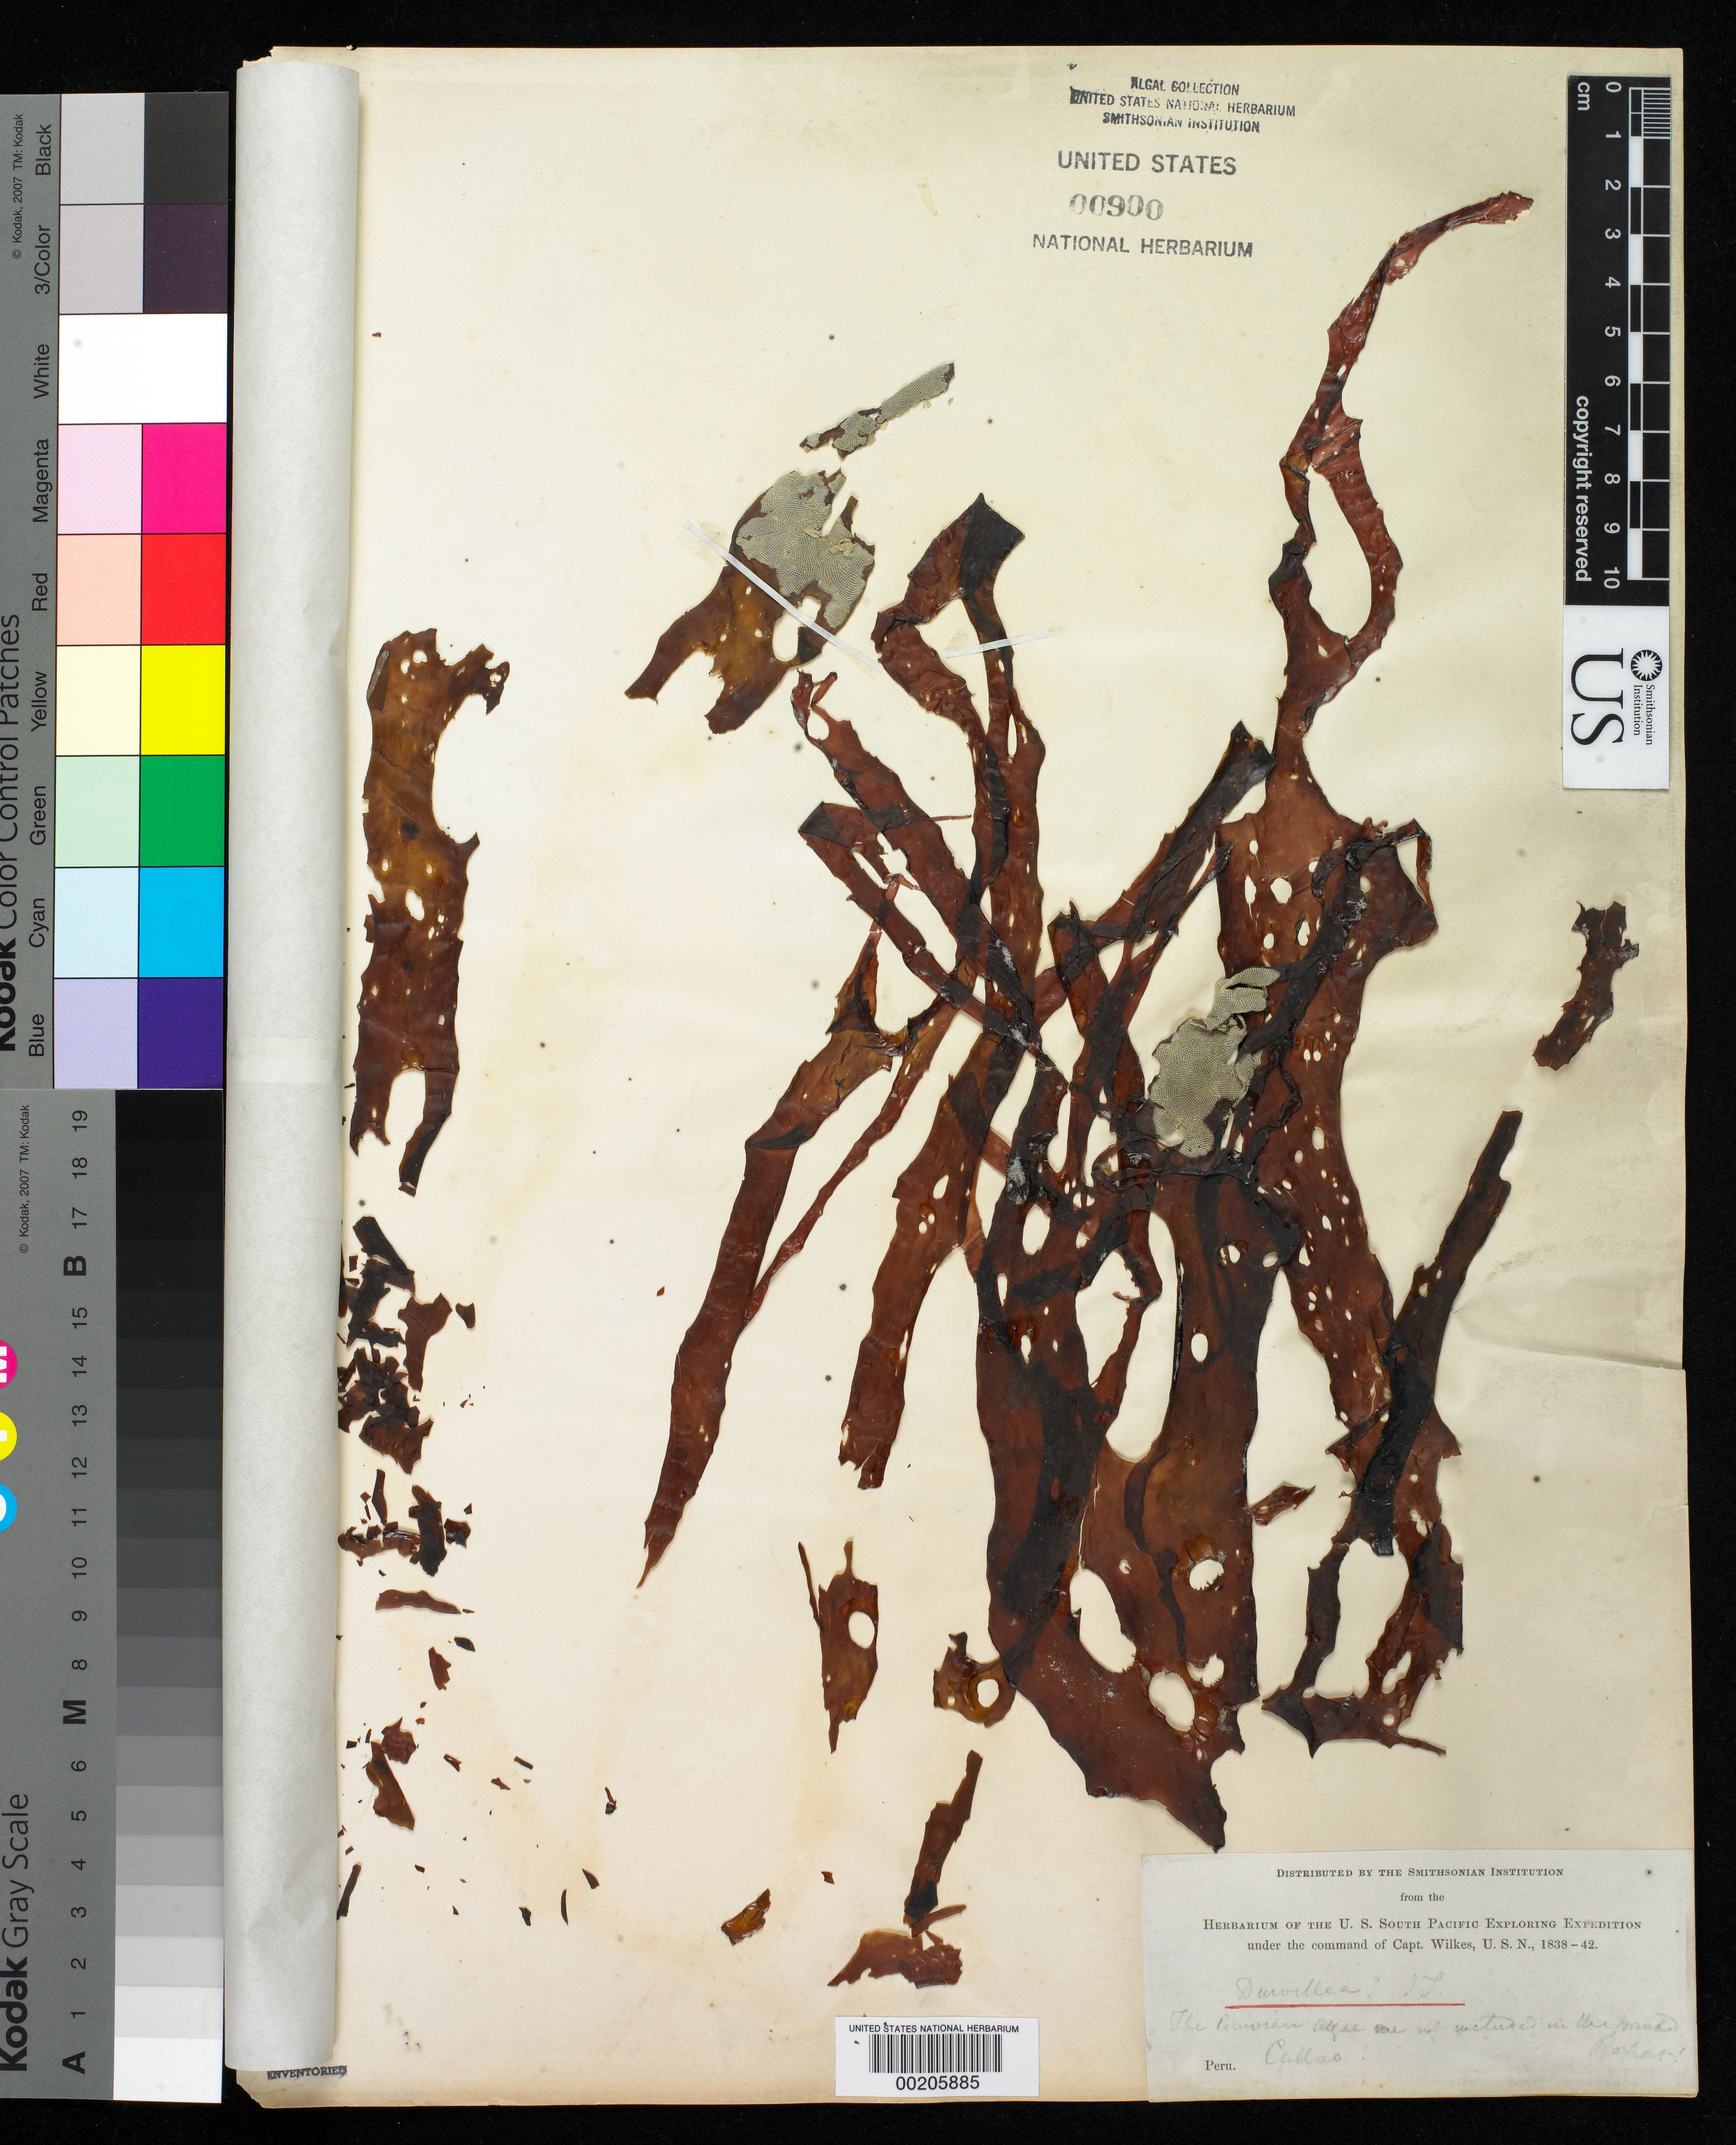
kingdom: Chromista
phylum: Ochrophyta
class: Phaeophyceae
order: Fucales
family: Durvillaeaceae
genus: Durvillaea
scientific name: Durvillaea sp.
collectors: W. D. Brackenridge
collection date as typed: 1839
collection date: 1839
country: Peru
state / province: Callao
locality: Callao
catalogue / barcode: US 900